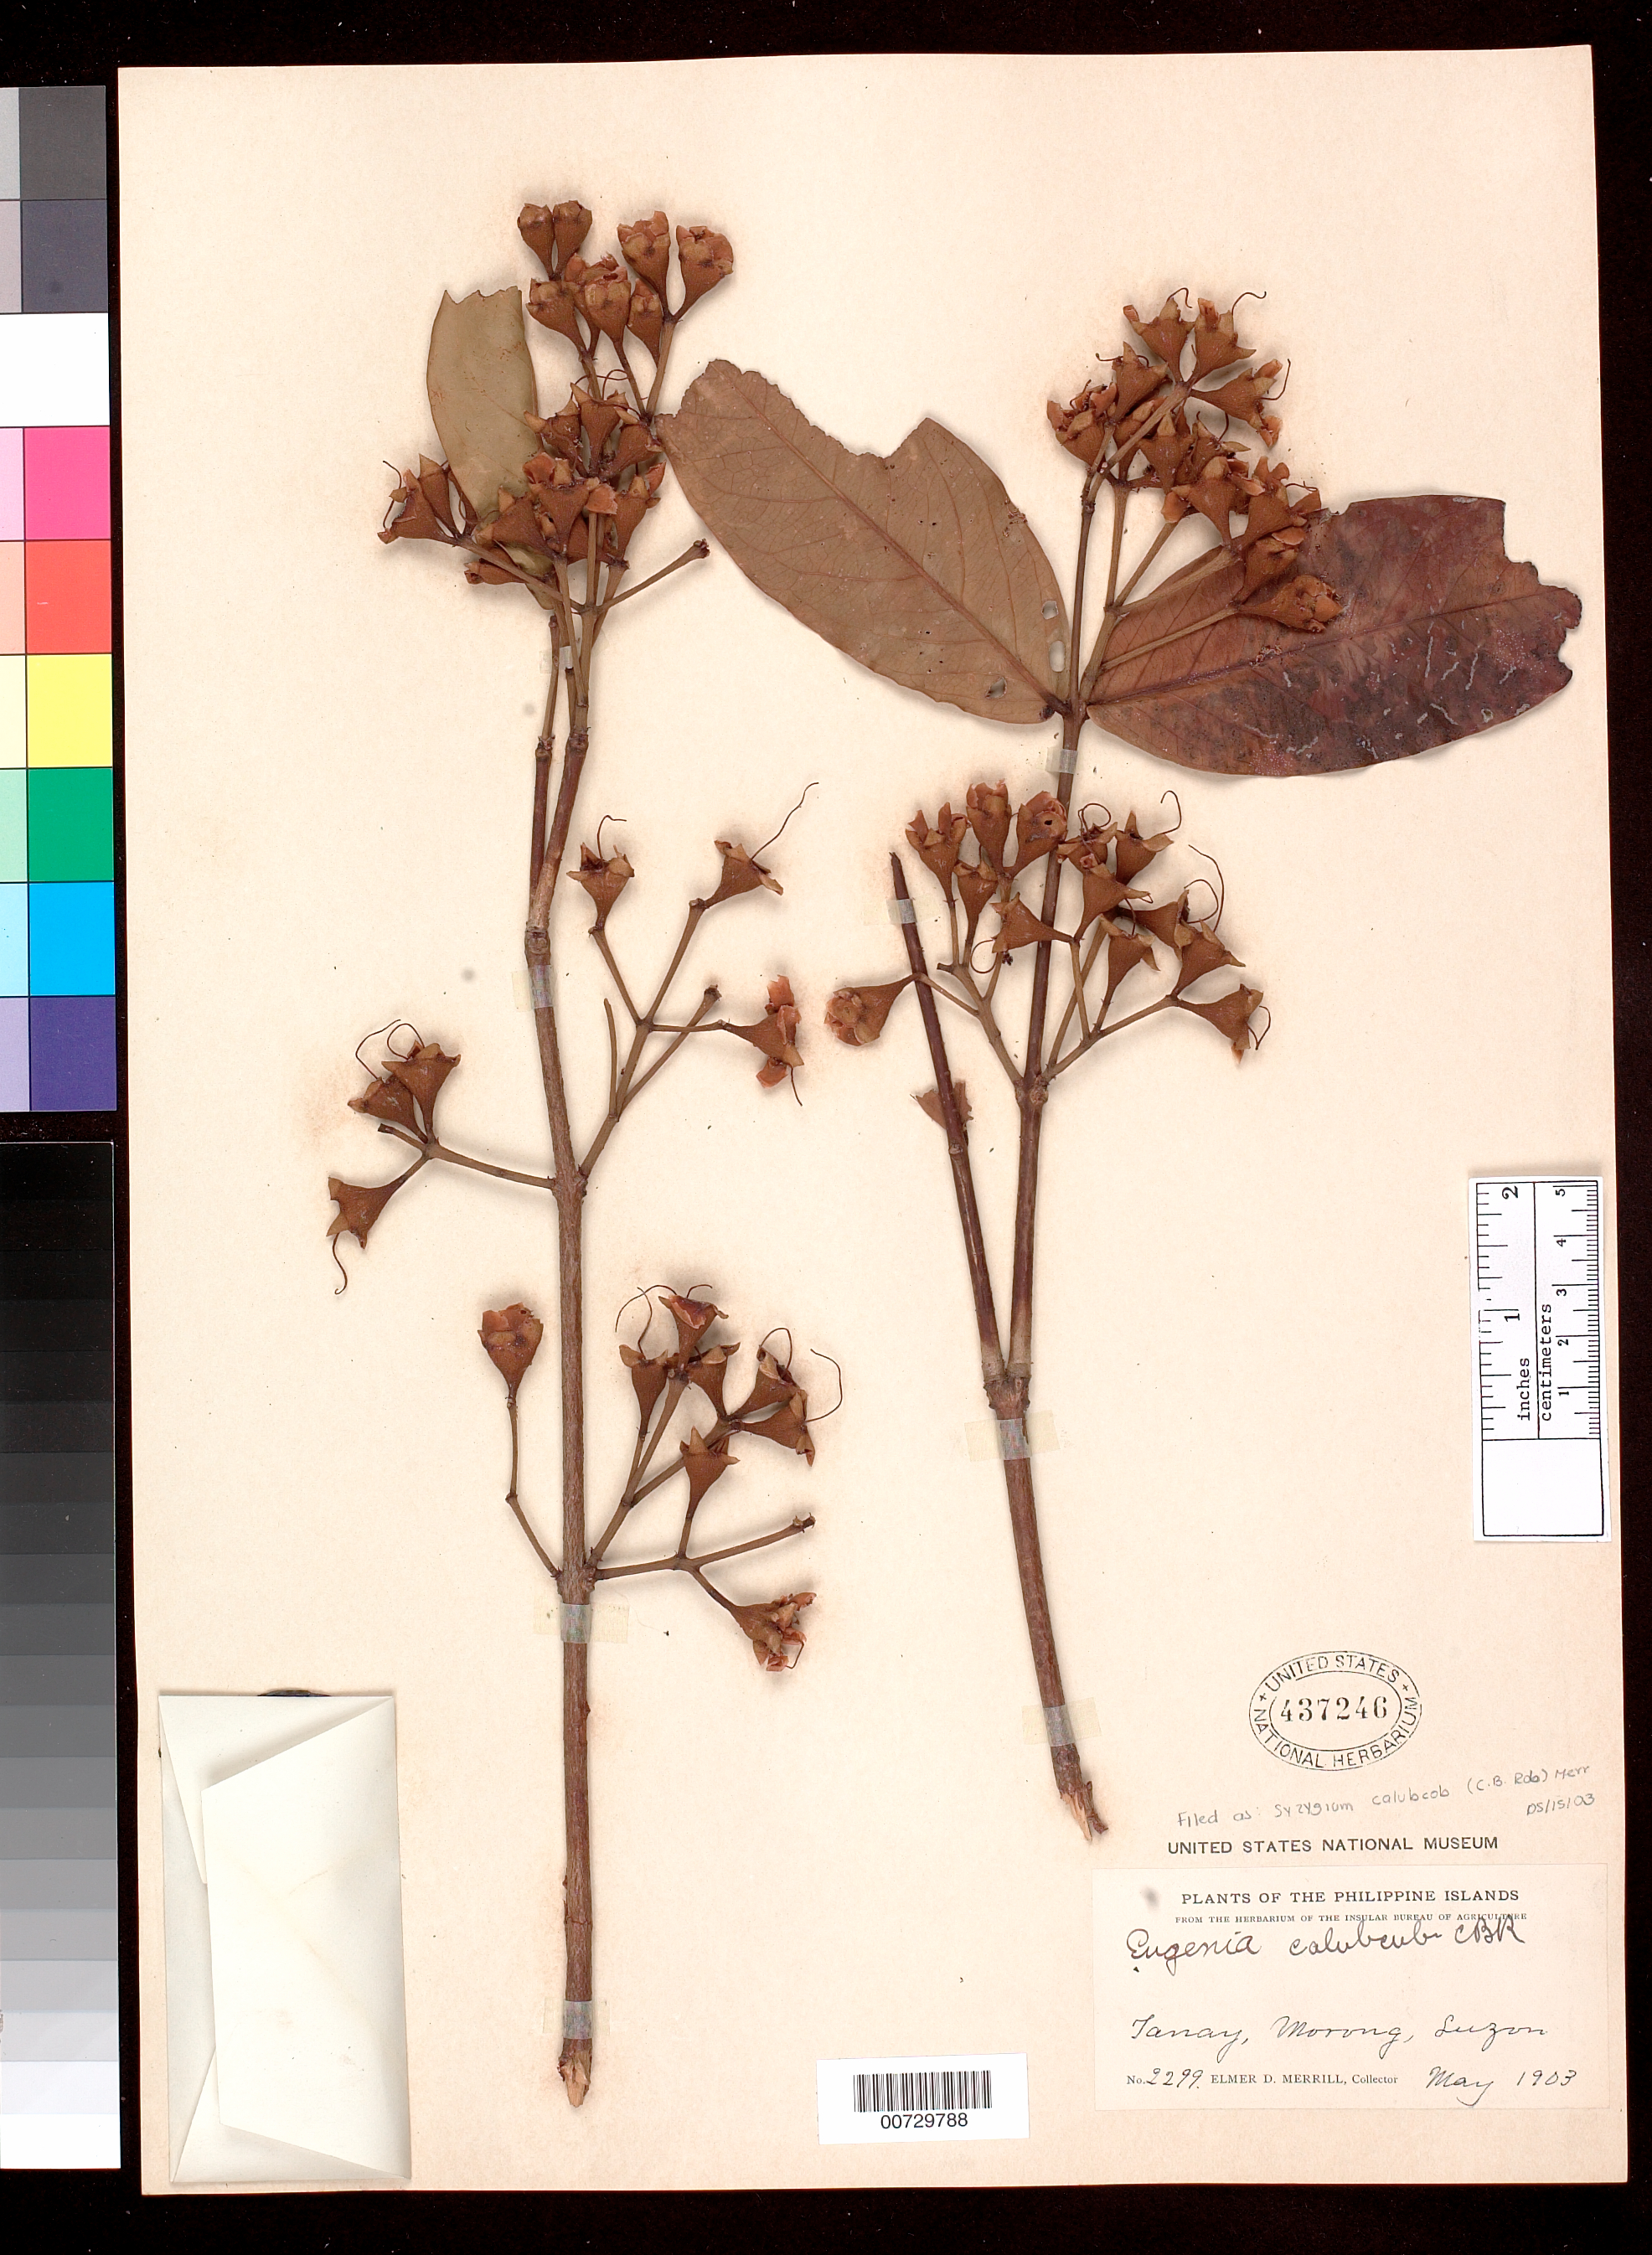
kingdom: Plantae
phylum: Tracheophyta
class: Magnoliopsida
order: Myrtales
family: Myrtaceae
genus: Syzygium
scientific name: Syzygium calubcob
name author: (C.B. Rob.) Merr.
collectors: E. D. Merrill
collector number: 2299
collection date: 1903-05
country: Philippines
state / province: Central Luzon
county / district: Bataan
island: Luzon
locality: Tanay, Morong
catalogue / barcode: US 437246